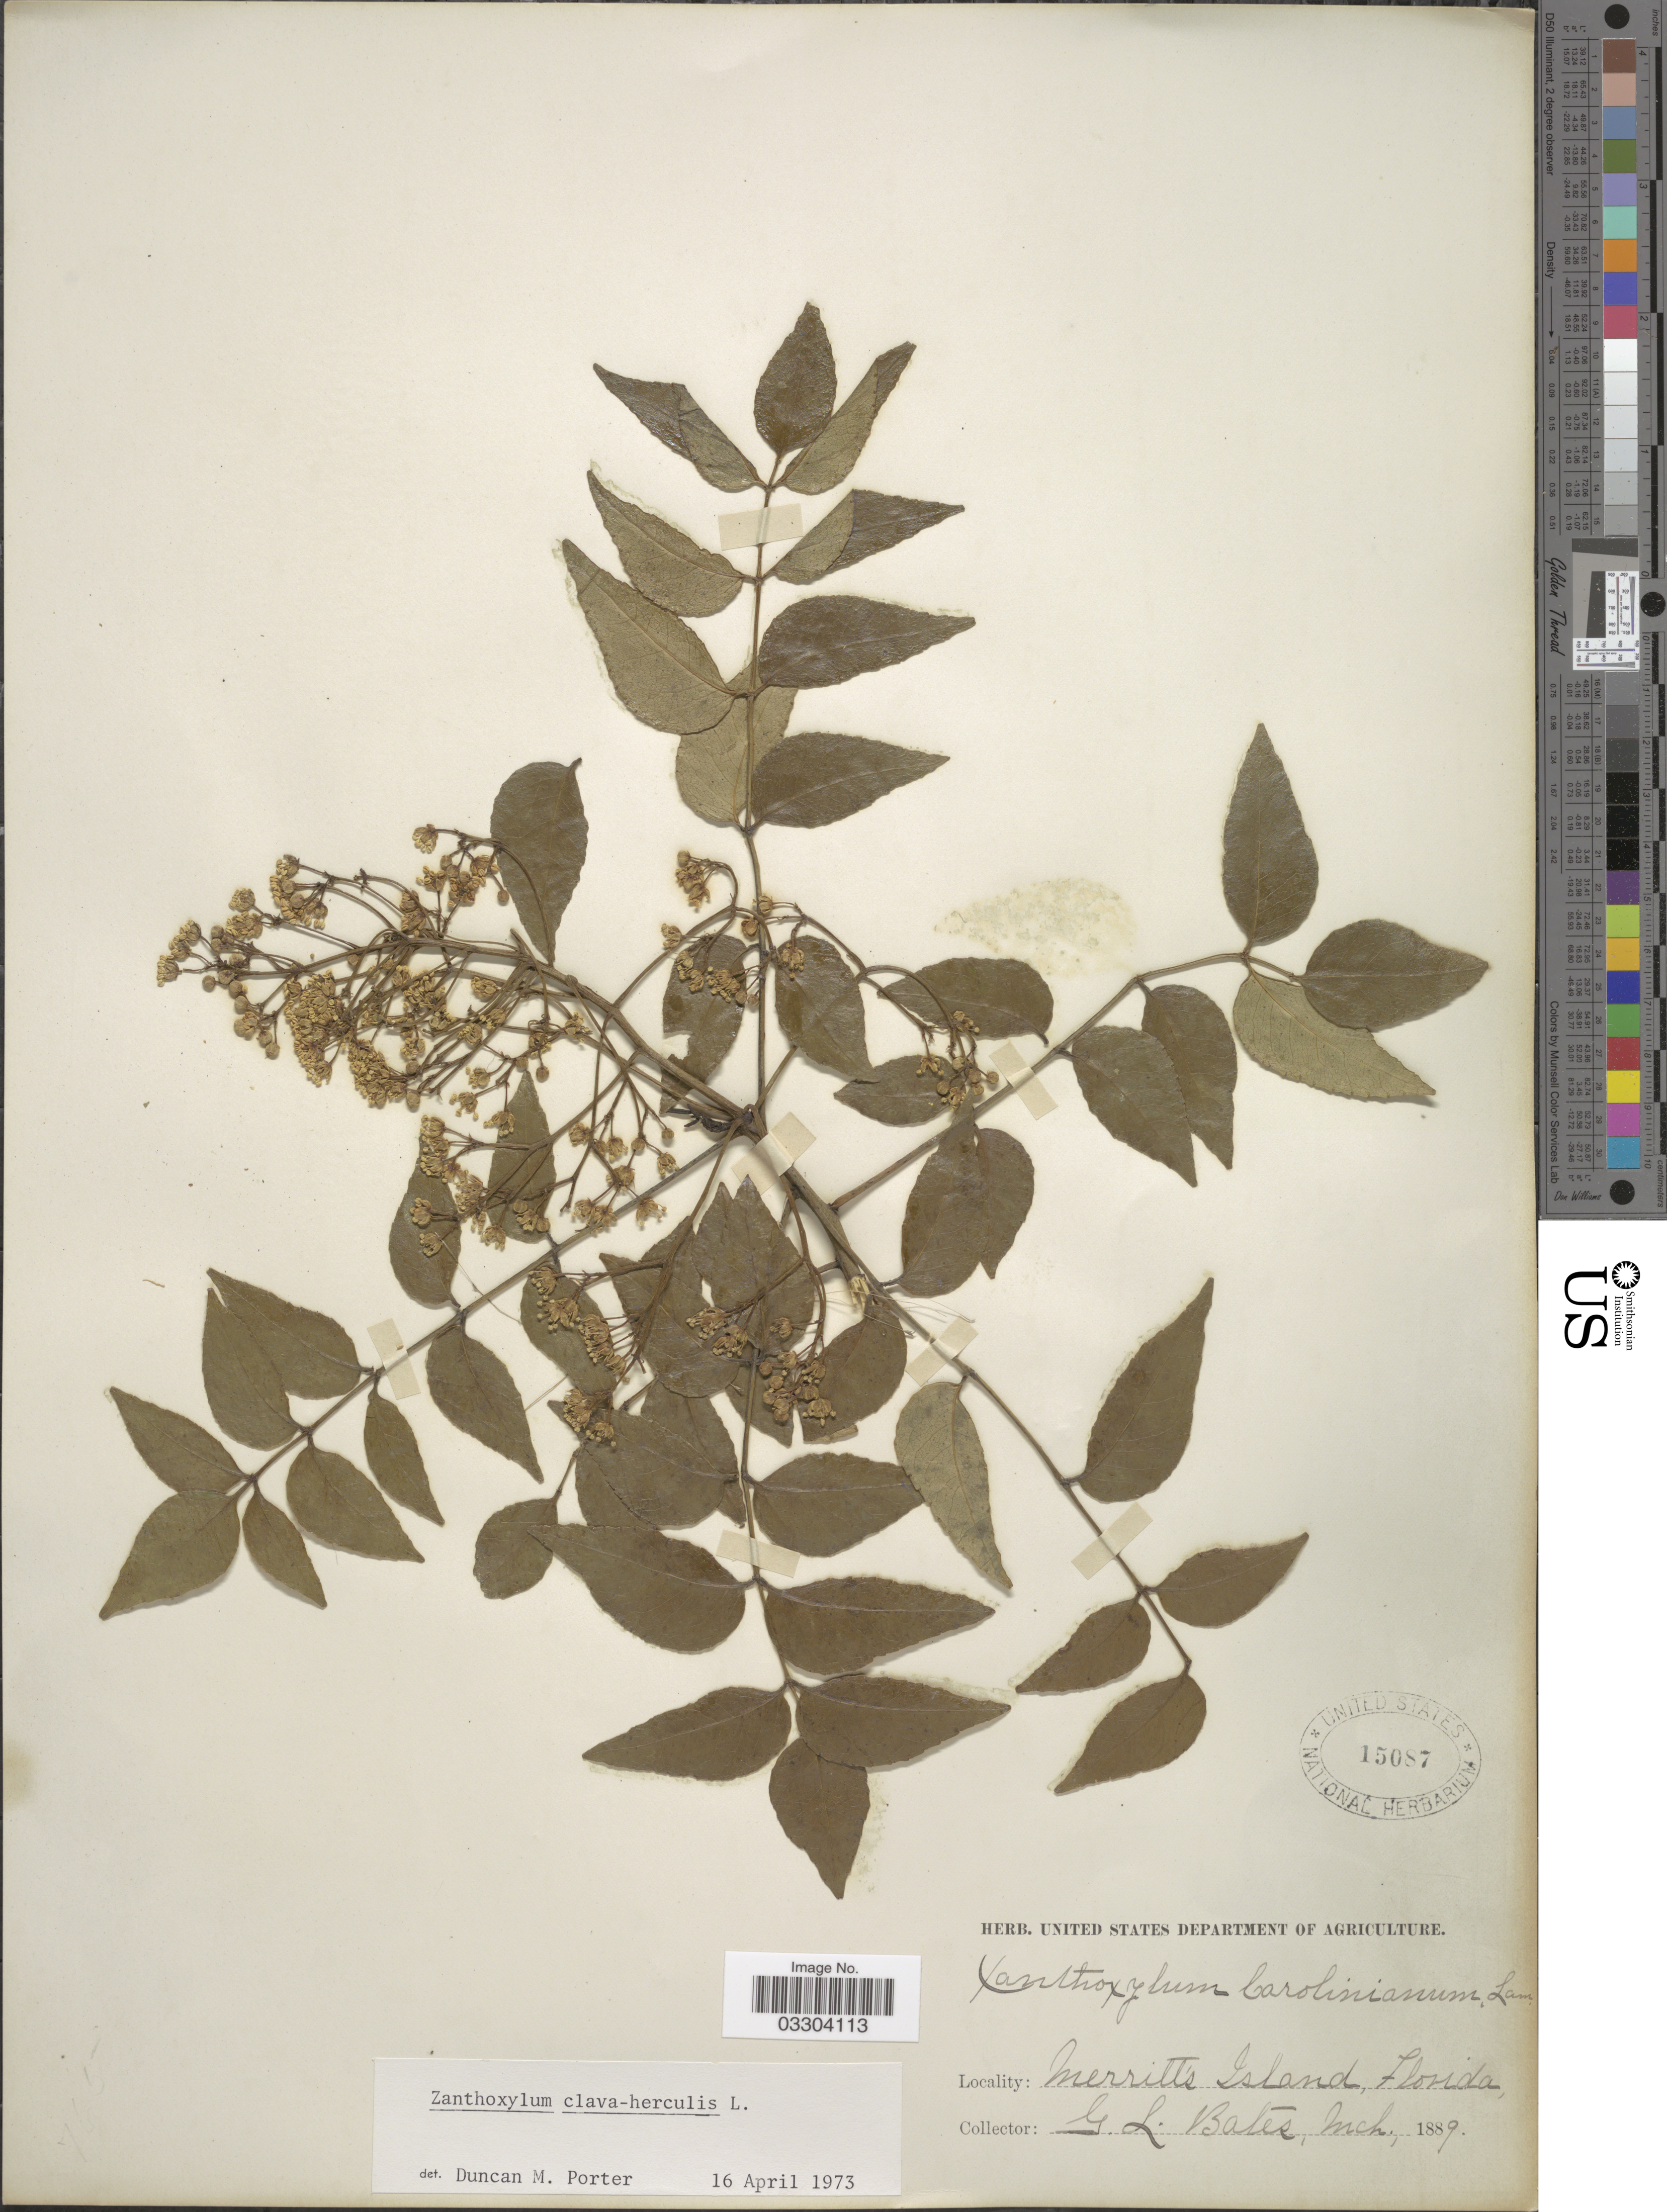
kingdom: Plantae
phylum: Tracheophyta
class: Magnoliopsida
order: Sapindales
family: Rutaceae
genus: Zanthoxylum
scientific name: Zanthoxylum clava-herculis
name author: L.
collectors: G. Bates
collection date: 1889-03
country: United States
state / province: Florida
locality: Merritt's Island.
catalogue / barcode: US 15087